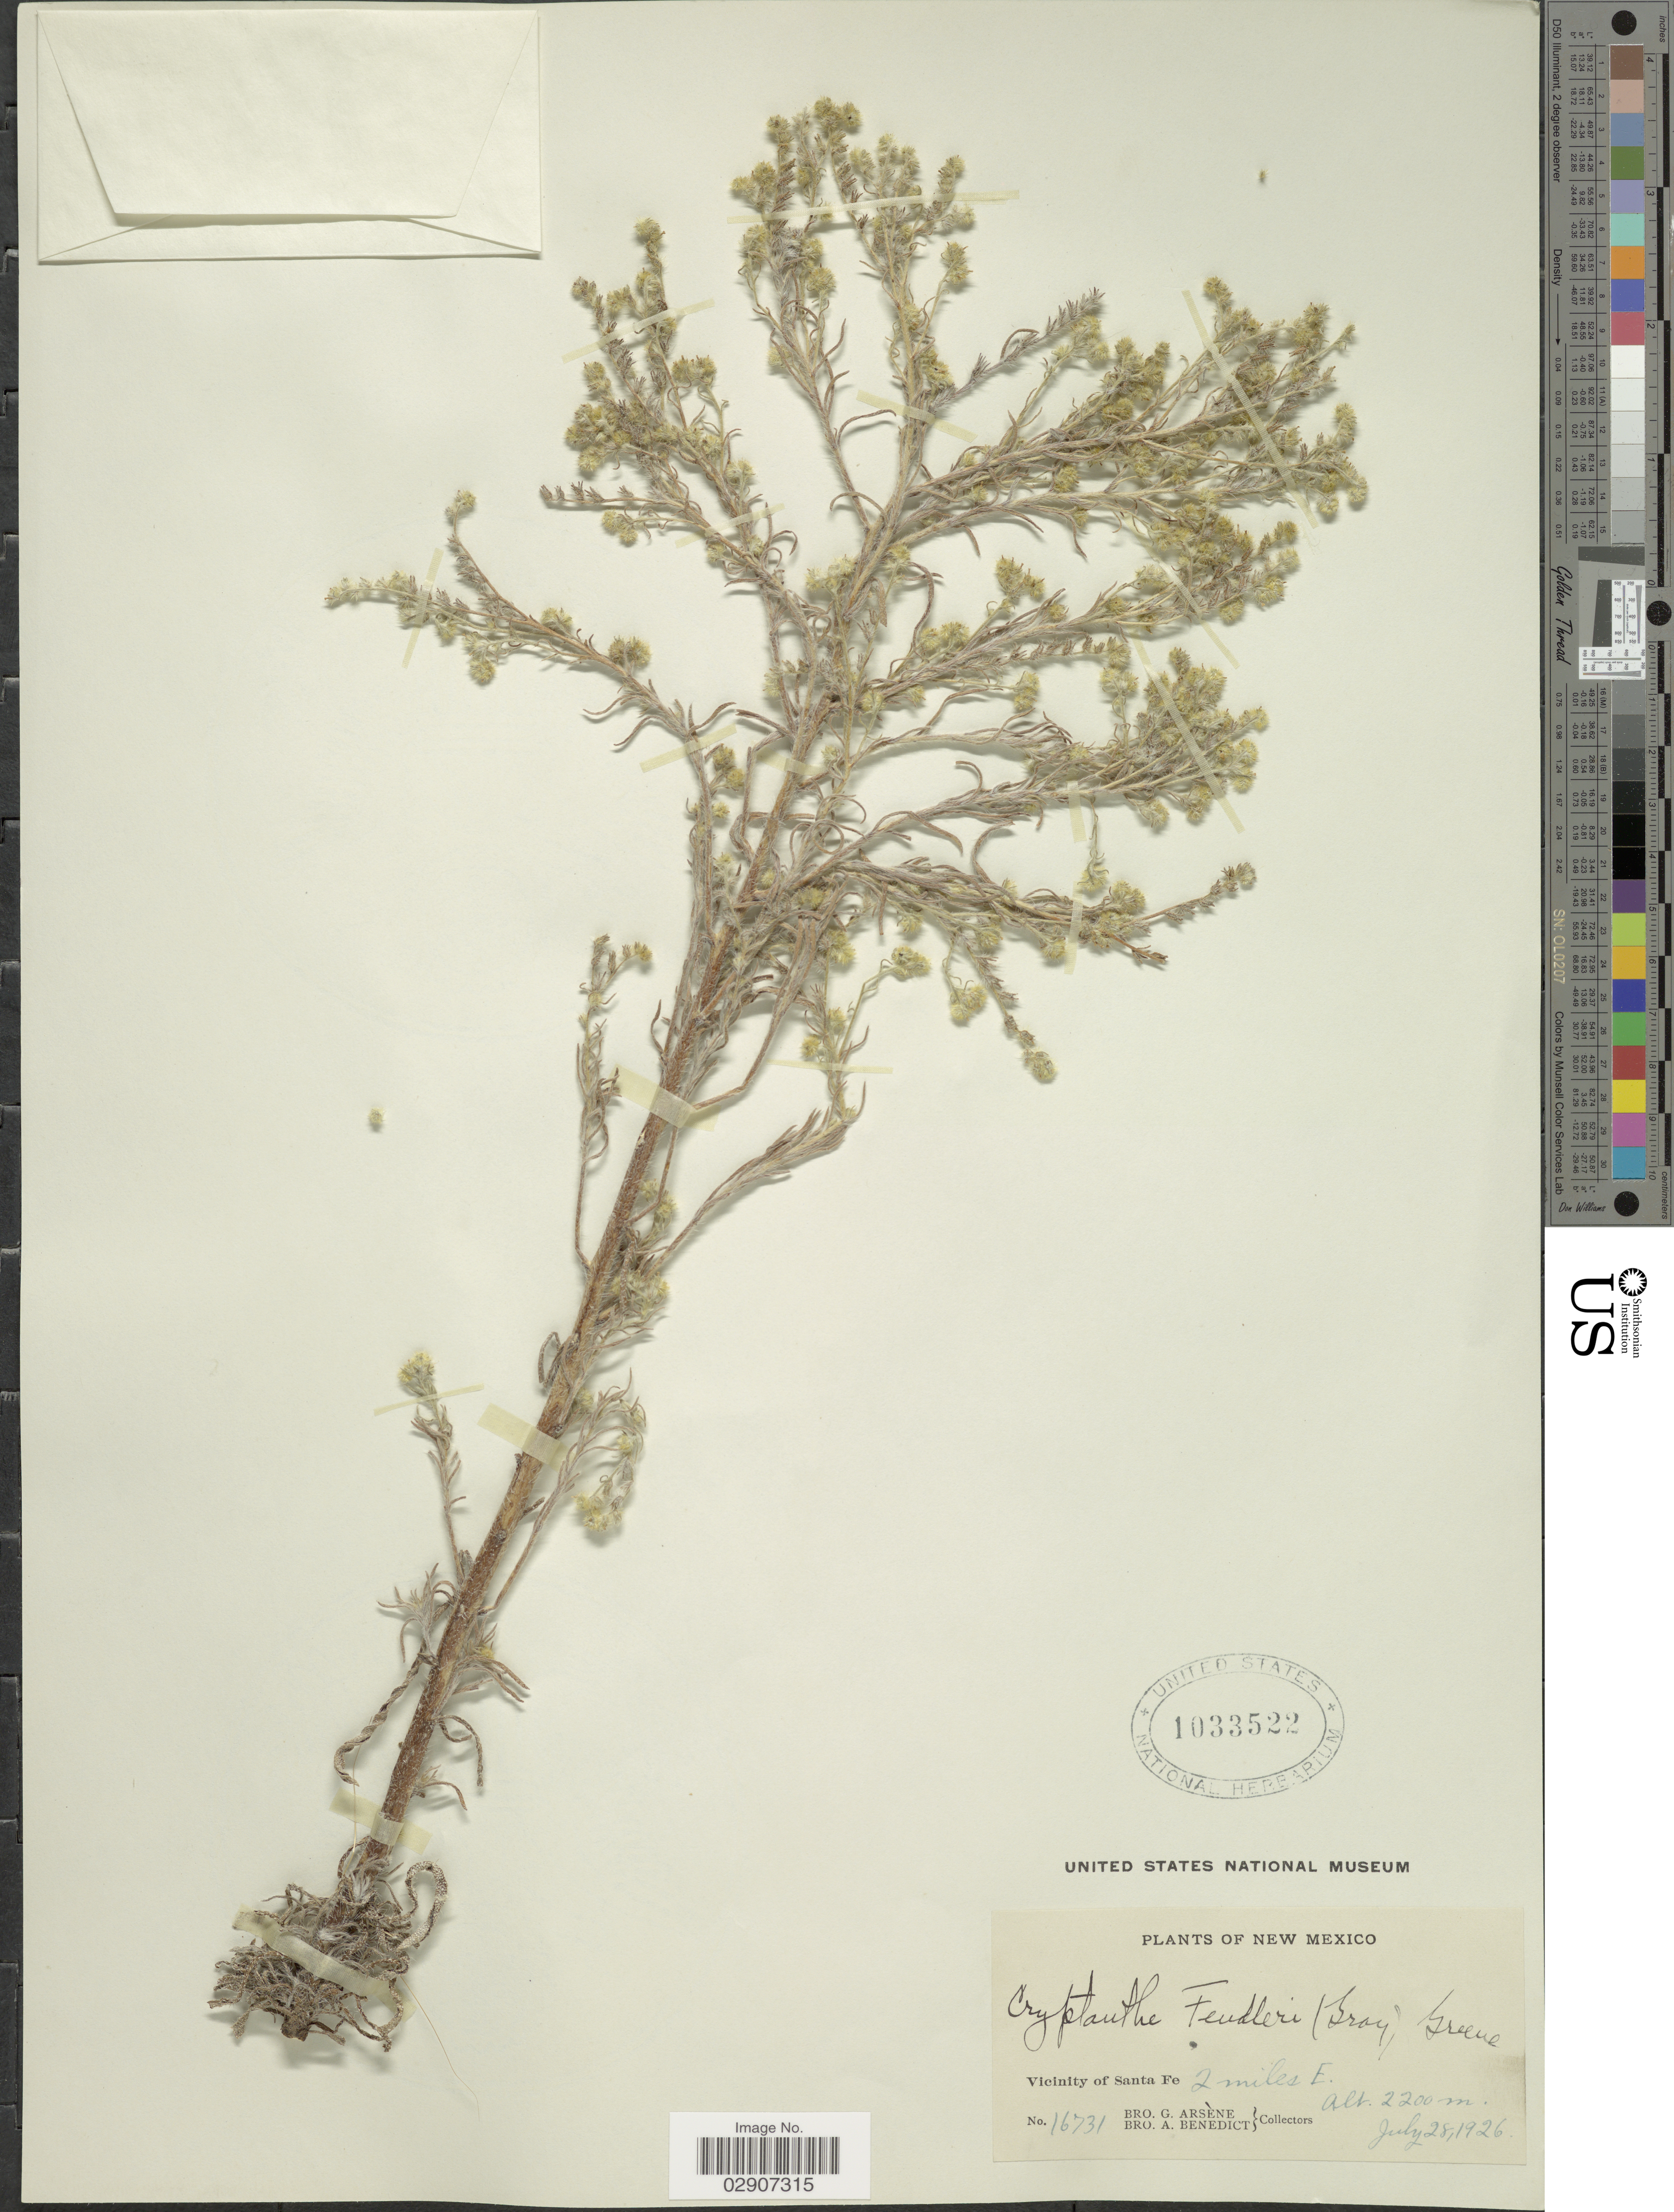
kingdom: Plantae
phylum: Tracheophyta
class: Magnoliopsida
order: Boraginales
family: Boraginaceae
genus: Cryptantha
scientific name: Cryptantha fendleri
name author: (A. Gray) Greene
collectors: Bro. G. Arsène & Bro. A. Benedict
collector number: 16731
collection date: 1926-07-28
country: United States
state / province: New Mexico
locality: Vicinity of Santa Fe, 2 miles E.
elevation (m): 2200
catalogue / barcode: US 1033522